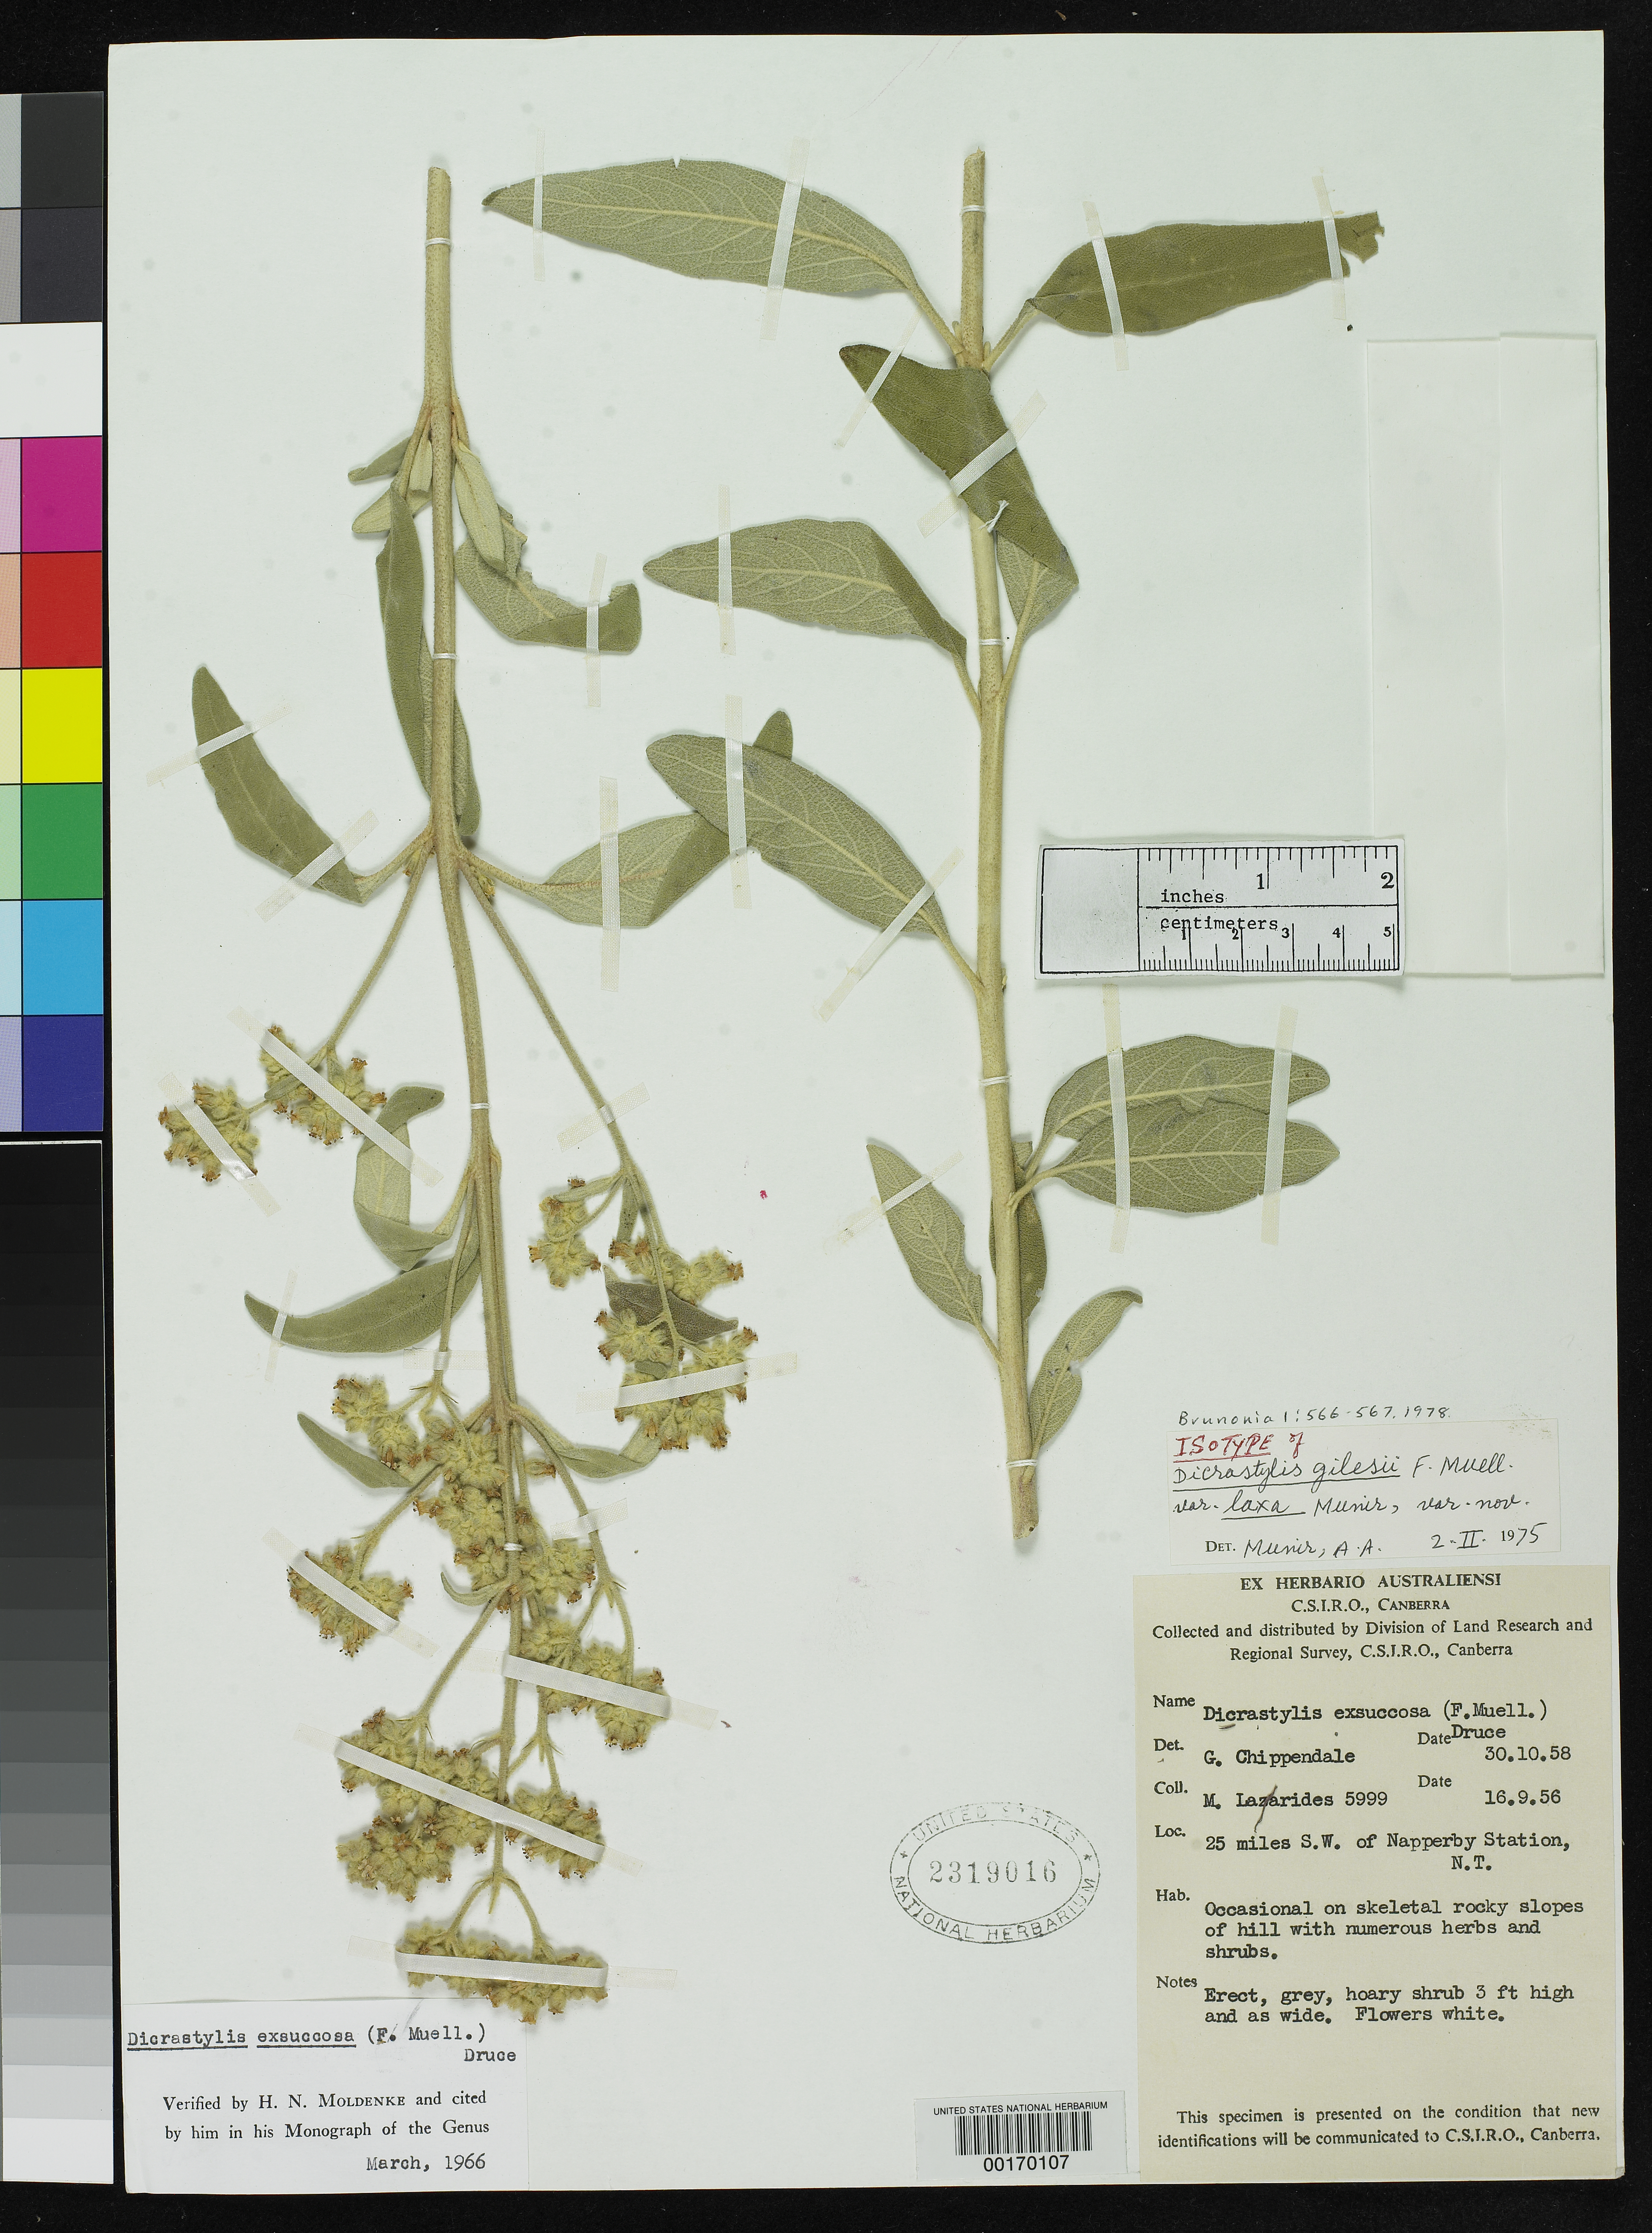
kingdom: Plantae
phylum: Tracheophyta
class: Magnoliopsida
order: Lamiales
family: Lamiaceae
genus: Dicrastylis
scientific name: Dicrastylis gilesii var. laxa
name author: Munir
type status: Isotype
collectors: M. Lazarides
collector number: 5999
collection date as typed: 16 Sep 1958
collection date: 1958-09-16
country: Australia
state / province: Northern Territory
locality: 25 mi SW of Napperby Station.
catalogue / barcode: US 2319016